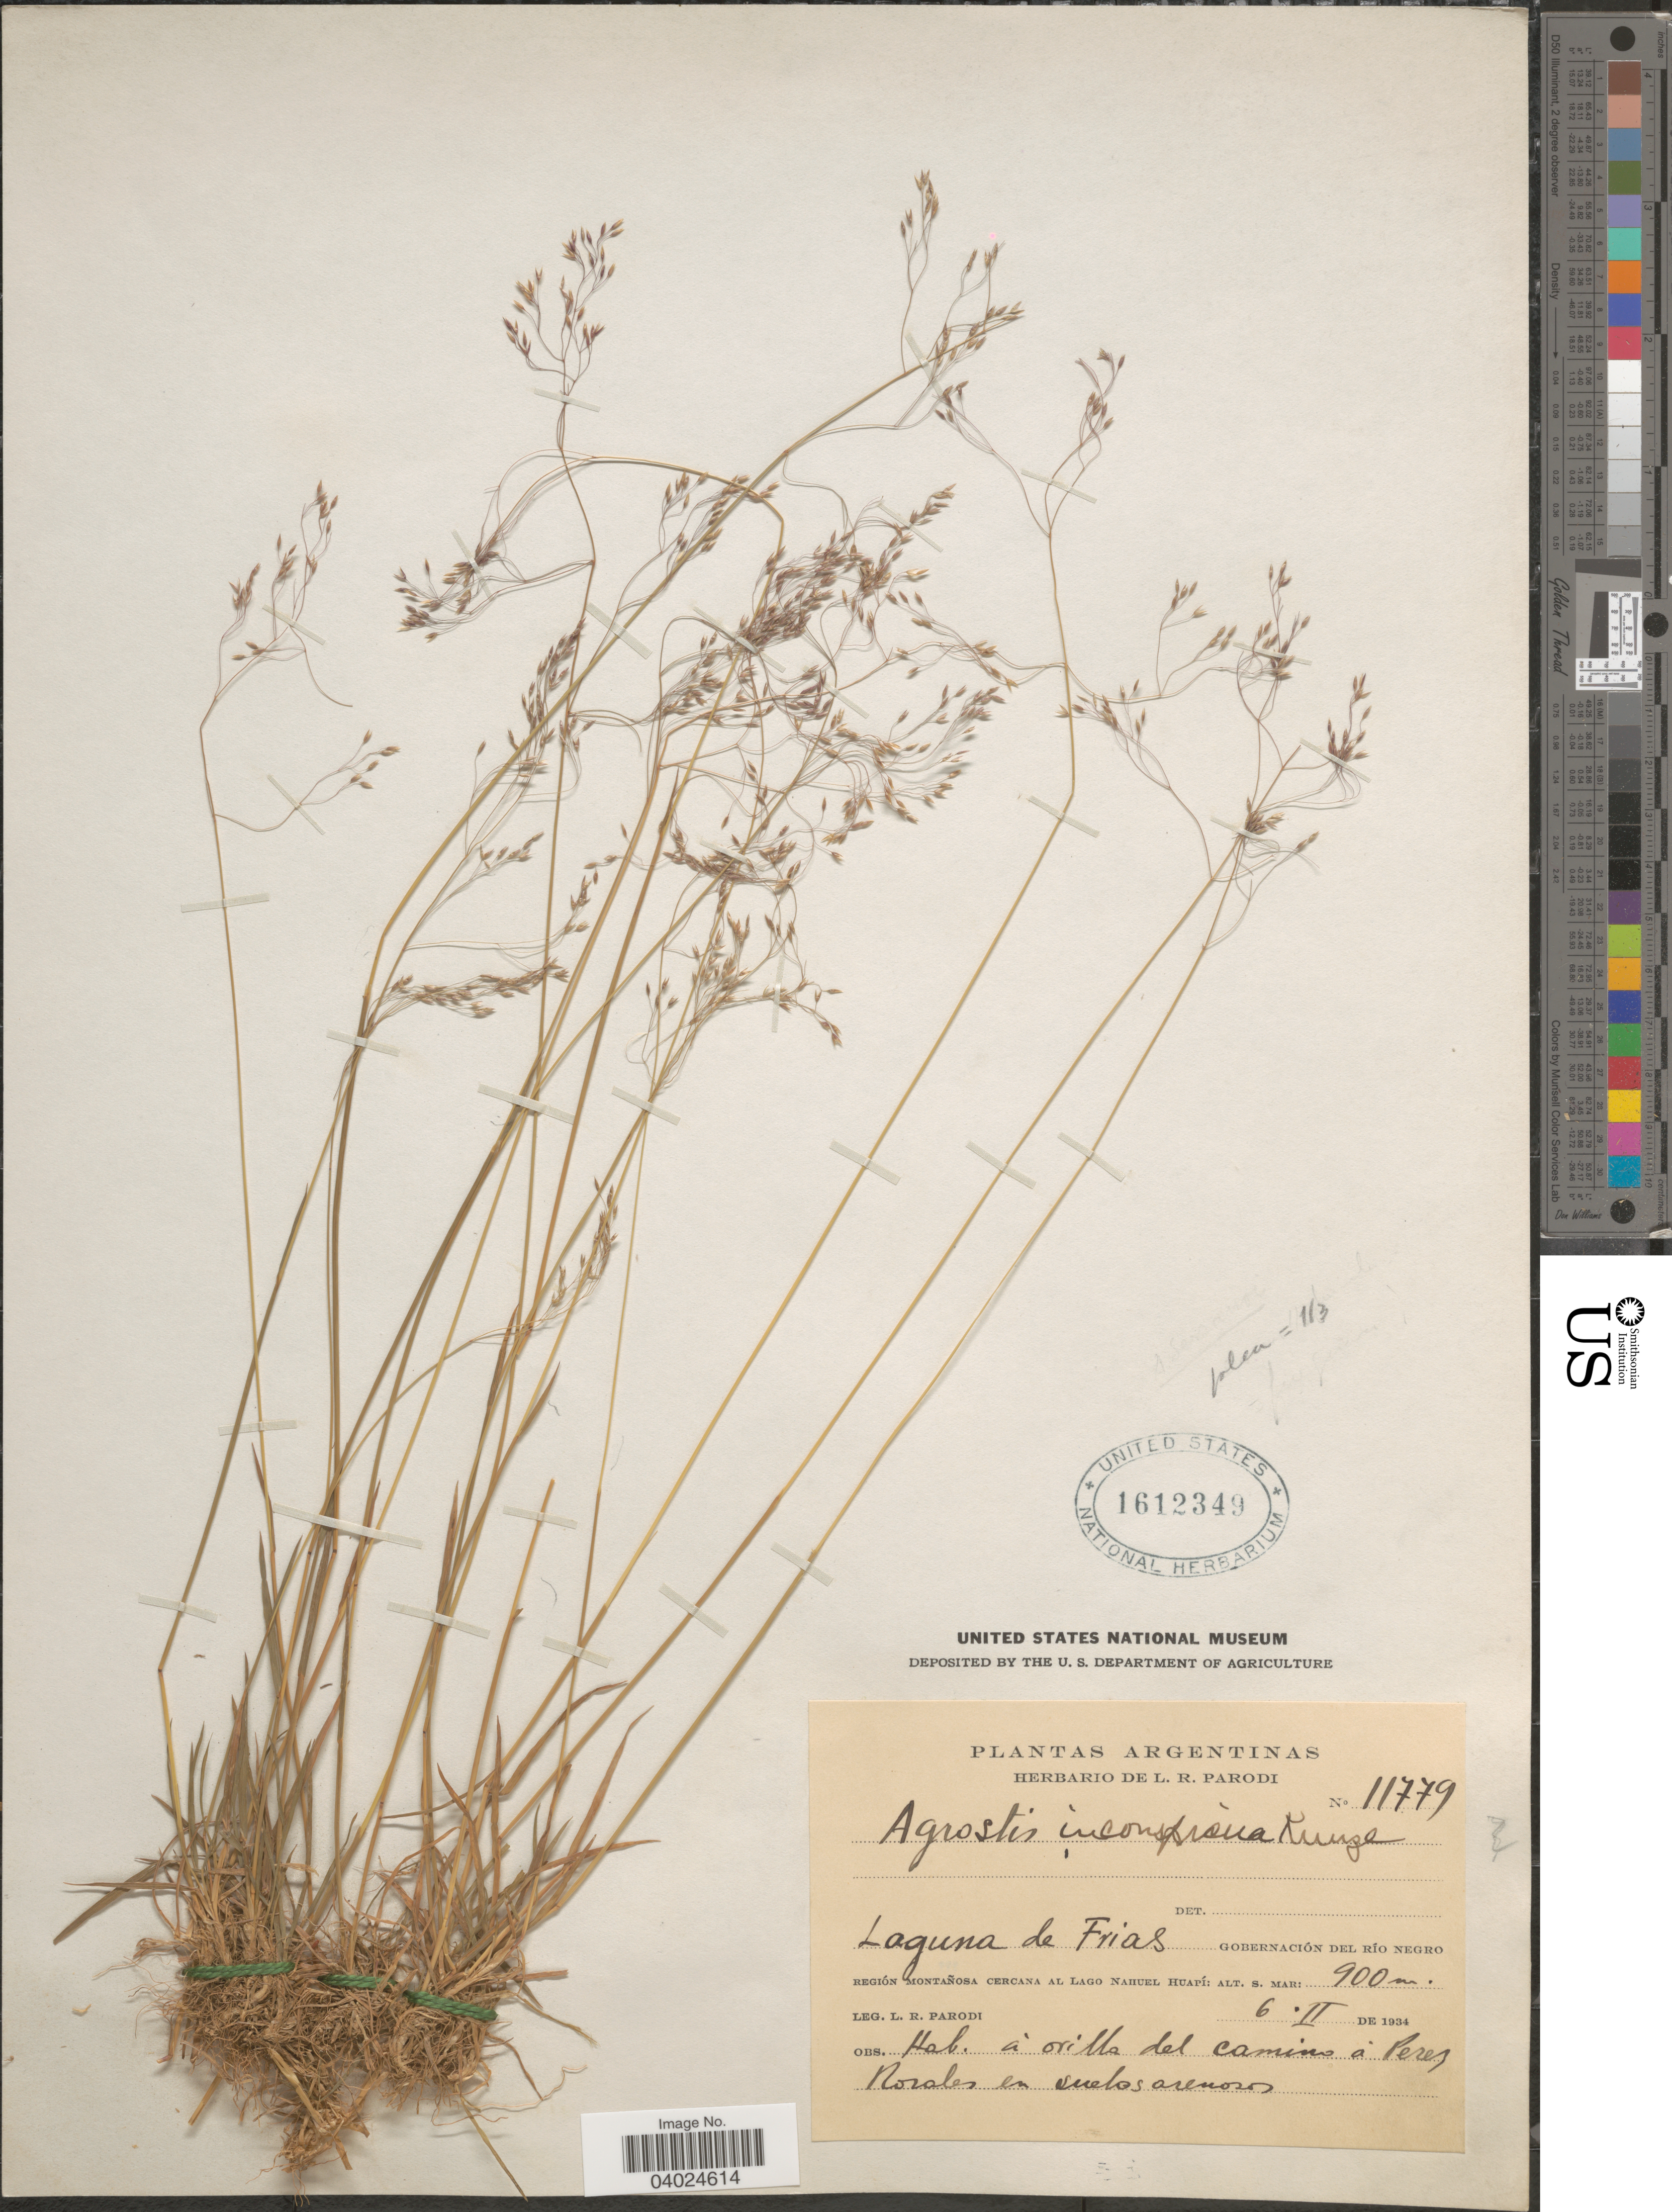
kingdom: Plantae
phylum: Tracheophyta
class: Liliopsida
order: Poales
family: Poaceae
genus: Agrostis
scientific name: Agrostis serranoi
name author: Phil.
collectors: L. R. Parodi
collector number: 11779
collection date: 1934-02-06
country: Argentina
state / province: Rio Negro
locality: Laguna de Frias. Gobernación del Río Negro. Región montañosa cercana al Lago Nahuel Huapí. À orilla del camino à Peres Norales en suelos arenosos.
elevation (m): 900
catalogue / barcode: US 1612349